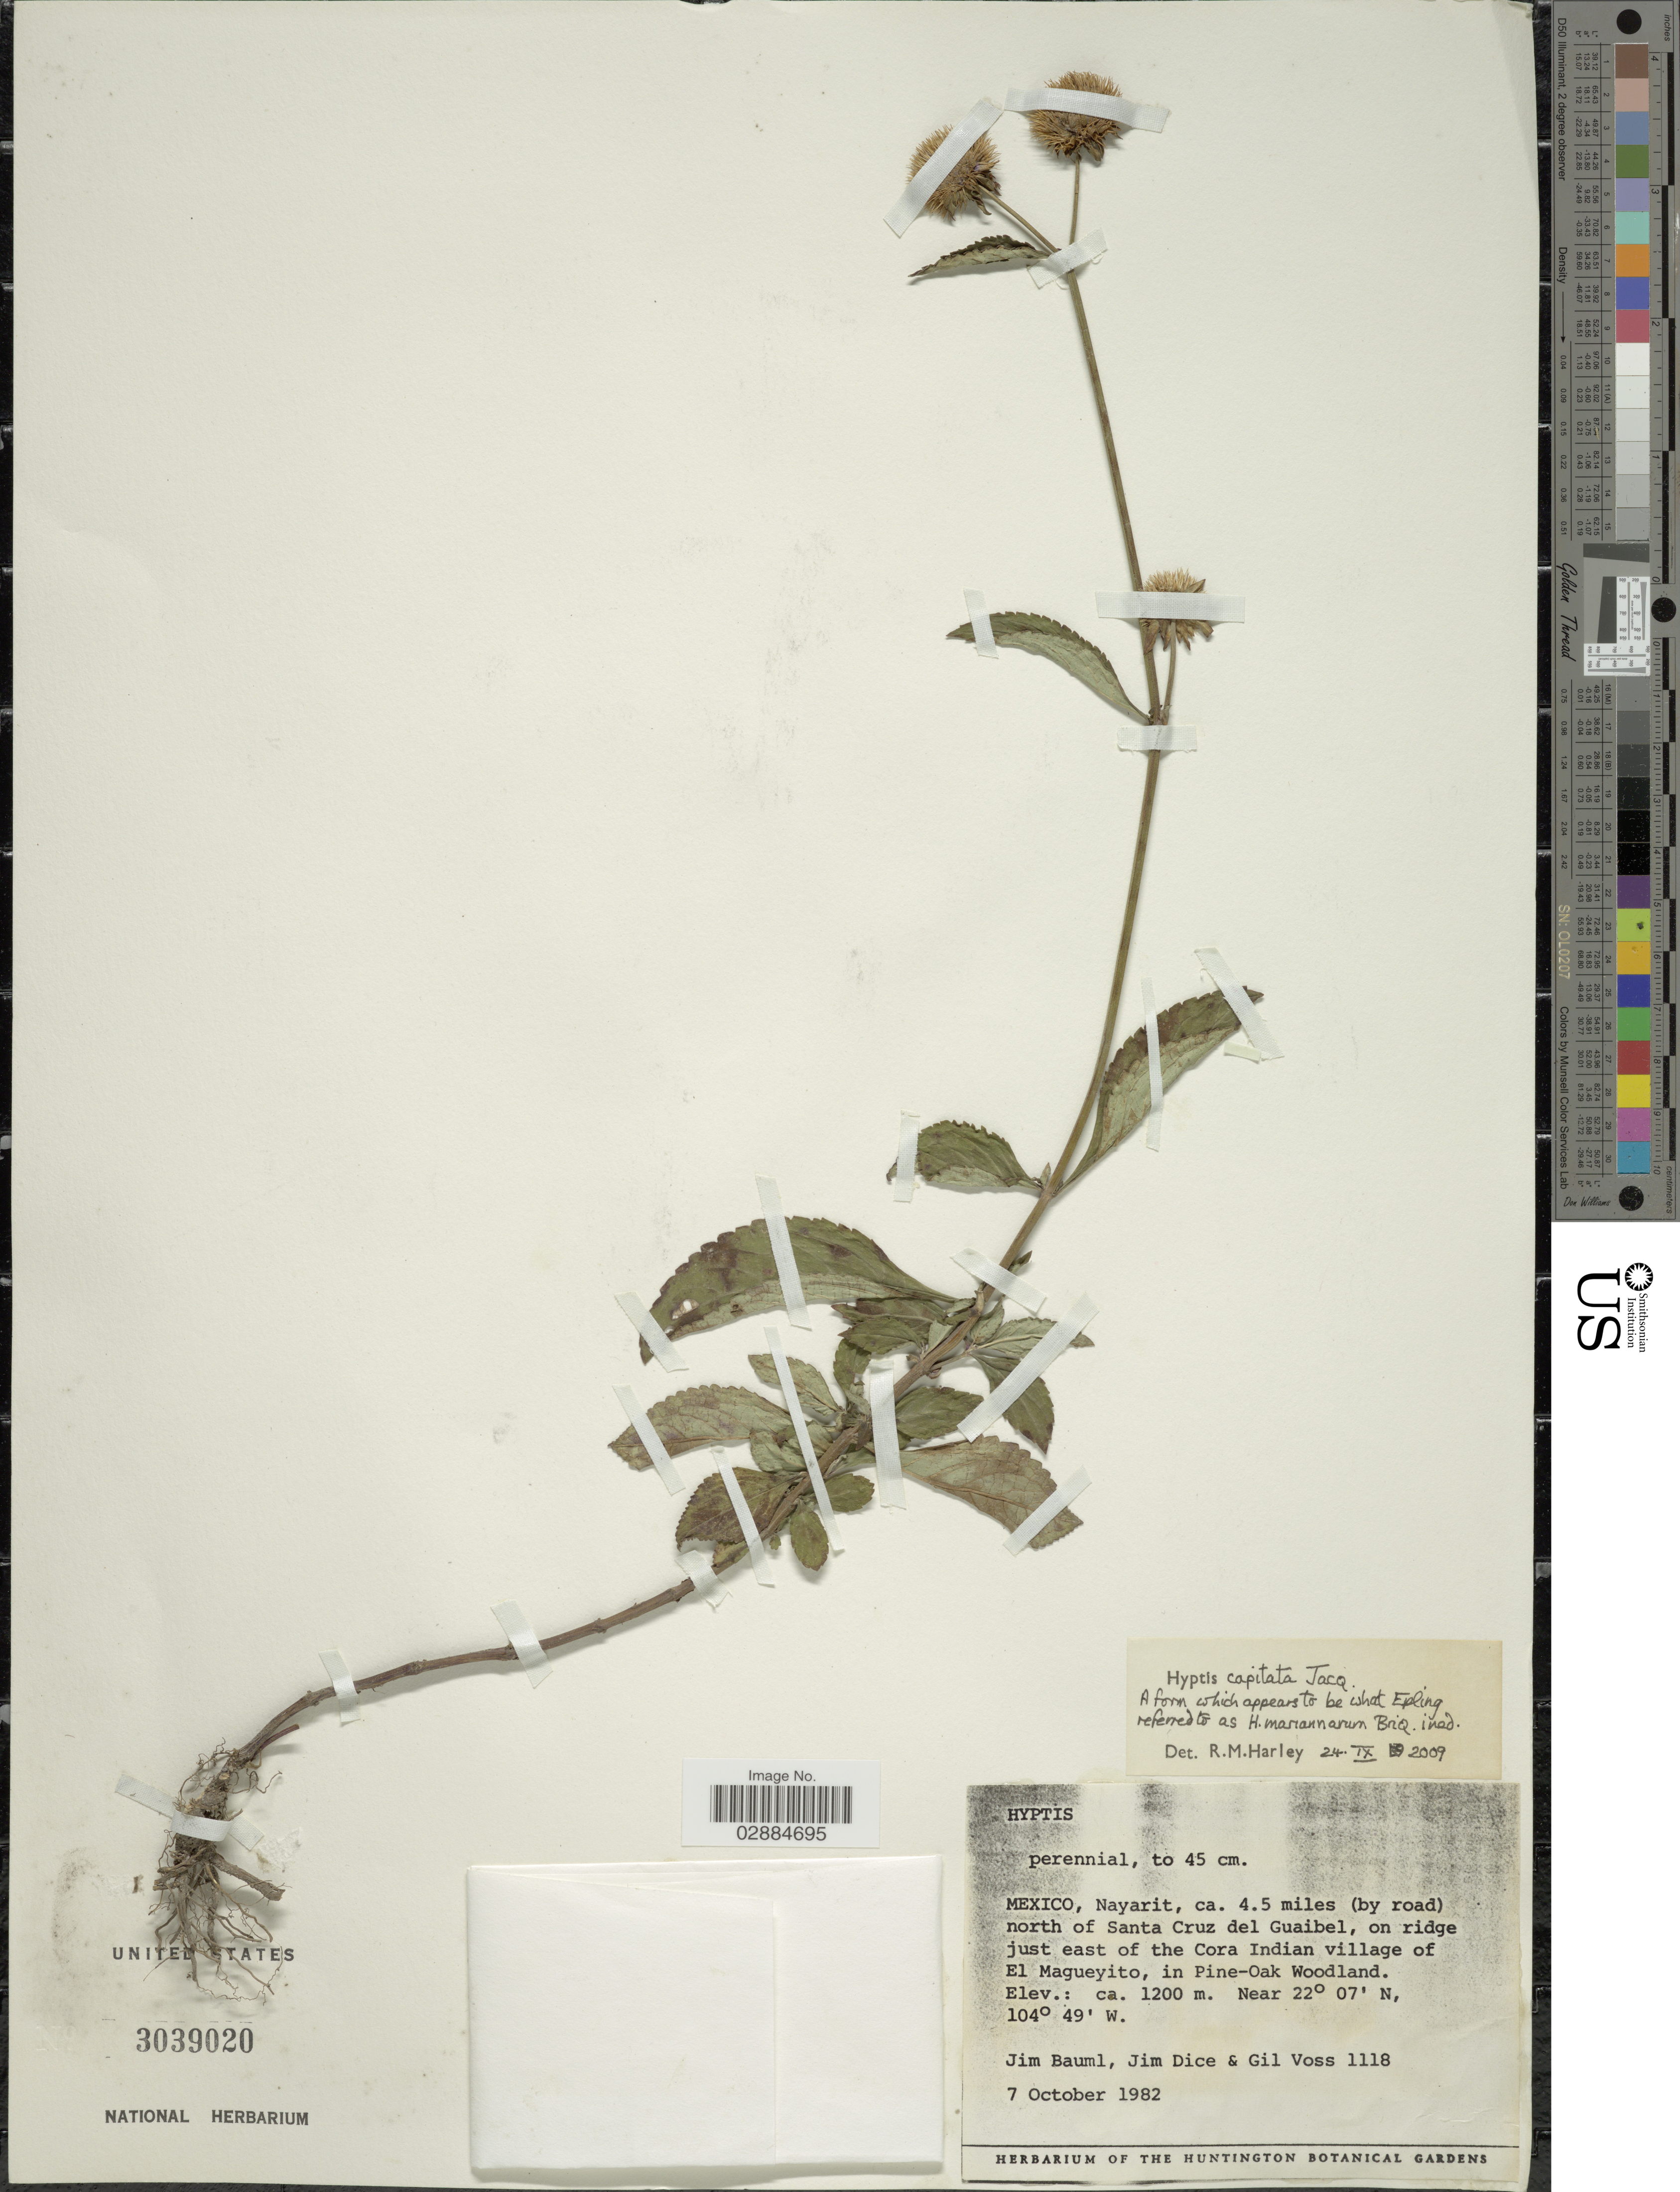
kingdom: Plantae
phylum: Tracheophyta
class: Magnoliopsida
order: Lamiales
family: Lamiaceae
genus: Hyptis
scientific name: Hyptis capitata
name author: Jacq.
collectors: J. Bauml, J. Dice & G. Voss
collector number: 1118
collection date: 1982-10-07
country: Mexico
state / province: Nayarit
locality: Ca. 4.5 miles (by road) north of Santa Cruz del Guaibel, on ridge just east of the Cora Indian village of El Magueyito, in Pine-Oak woodland.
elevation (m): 1200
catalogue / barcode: US 3039020